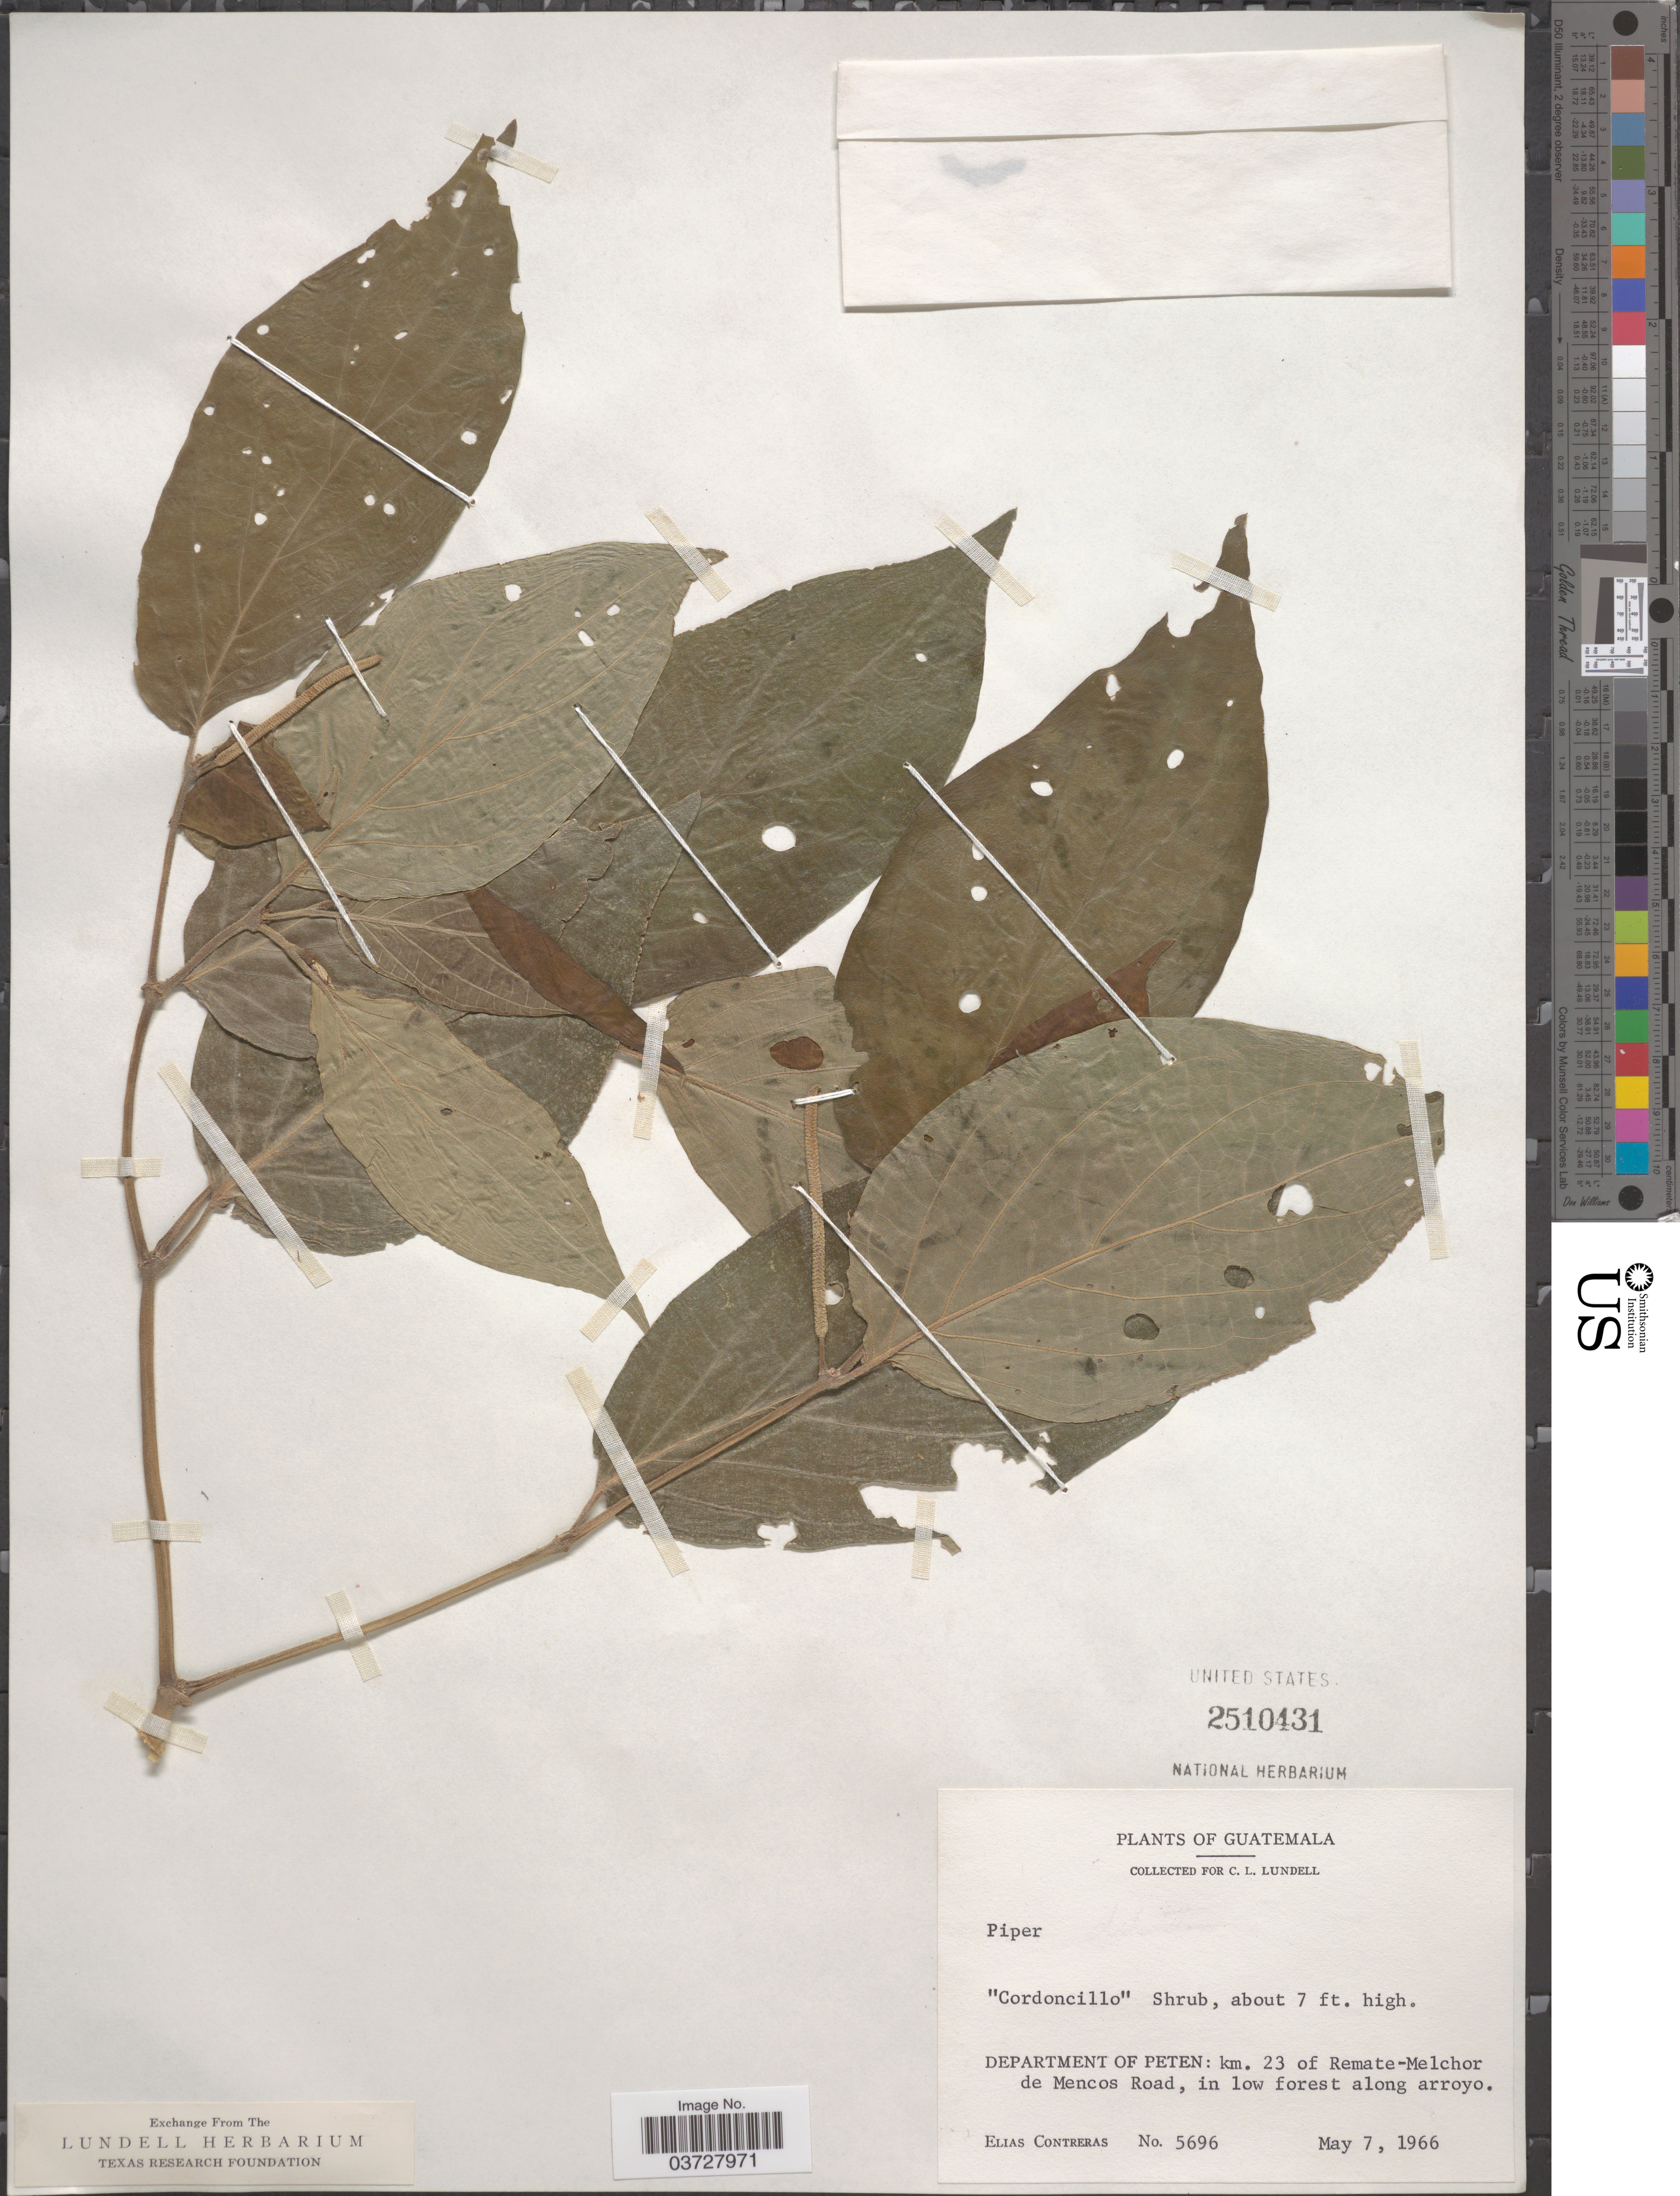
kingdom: Plantae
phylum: Tracheophyta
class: Magnoliopsida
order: Piperales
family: Piperaceae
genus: Piper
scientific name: Piper sp.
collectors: E. Contreras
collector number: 5696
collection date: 1966-05-07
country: Guatemala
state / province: El Peten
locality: Department of Peten: km. 23 of Remate-Melchor de Mencos Road.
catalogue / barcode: US 2510431